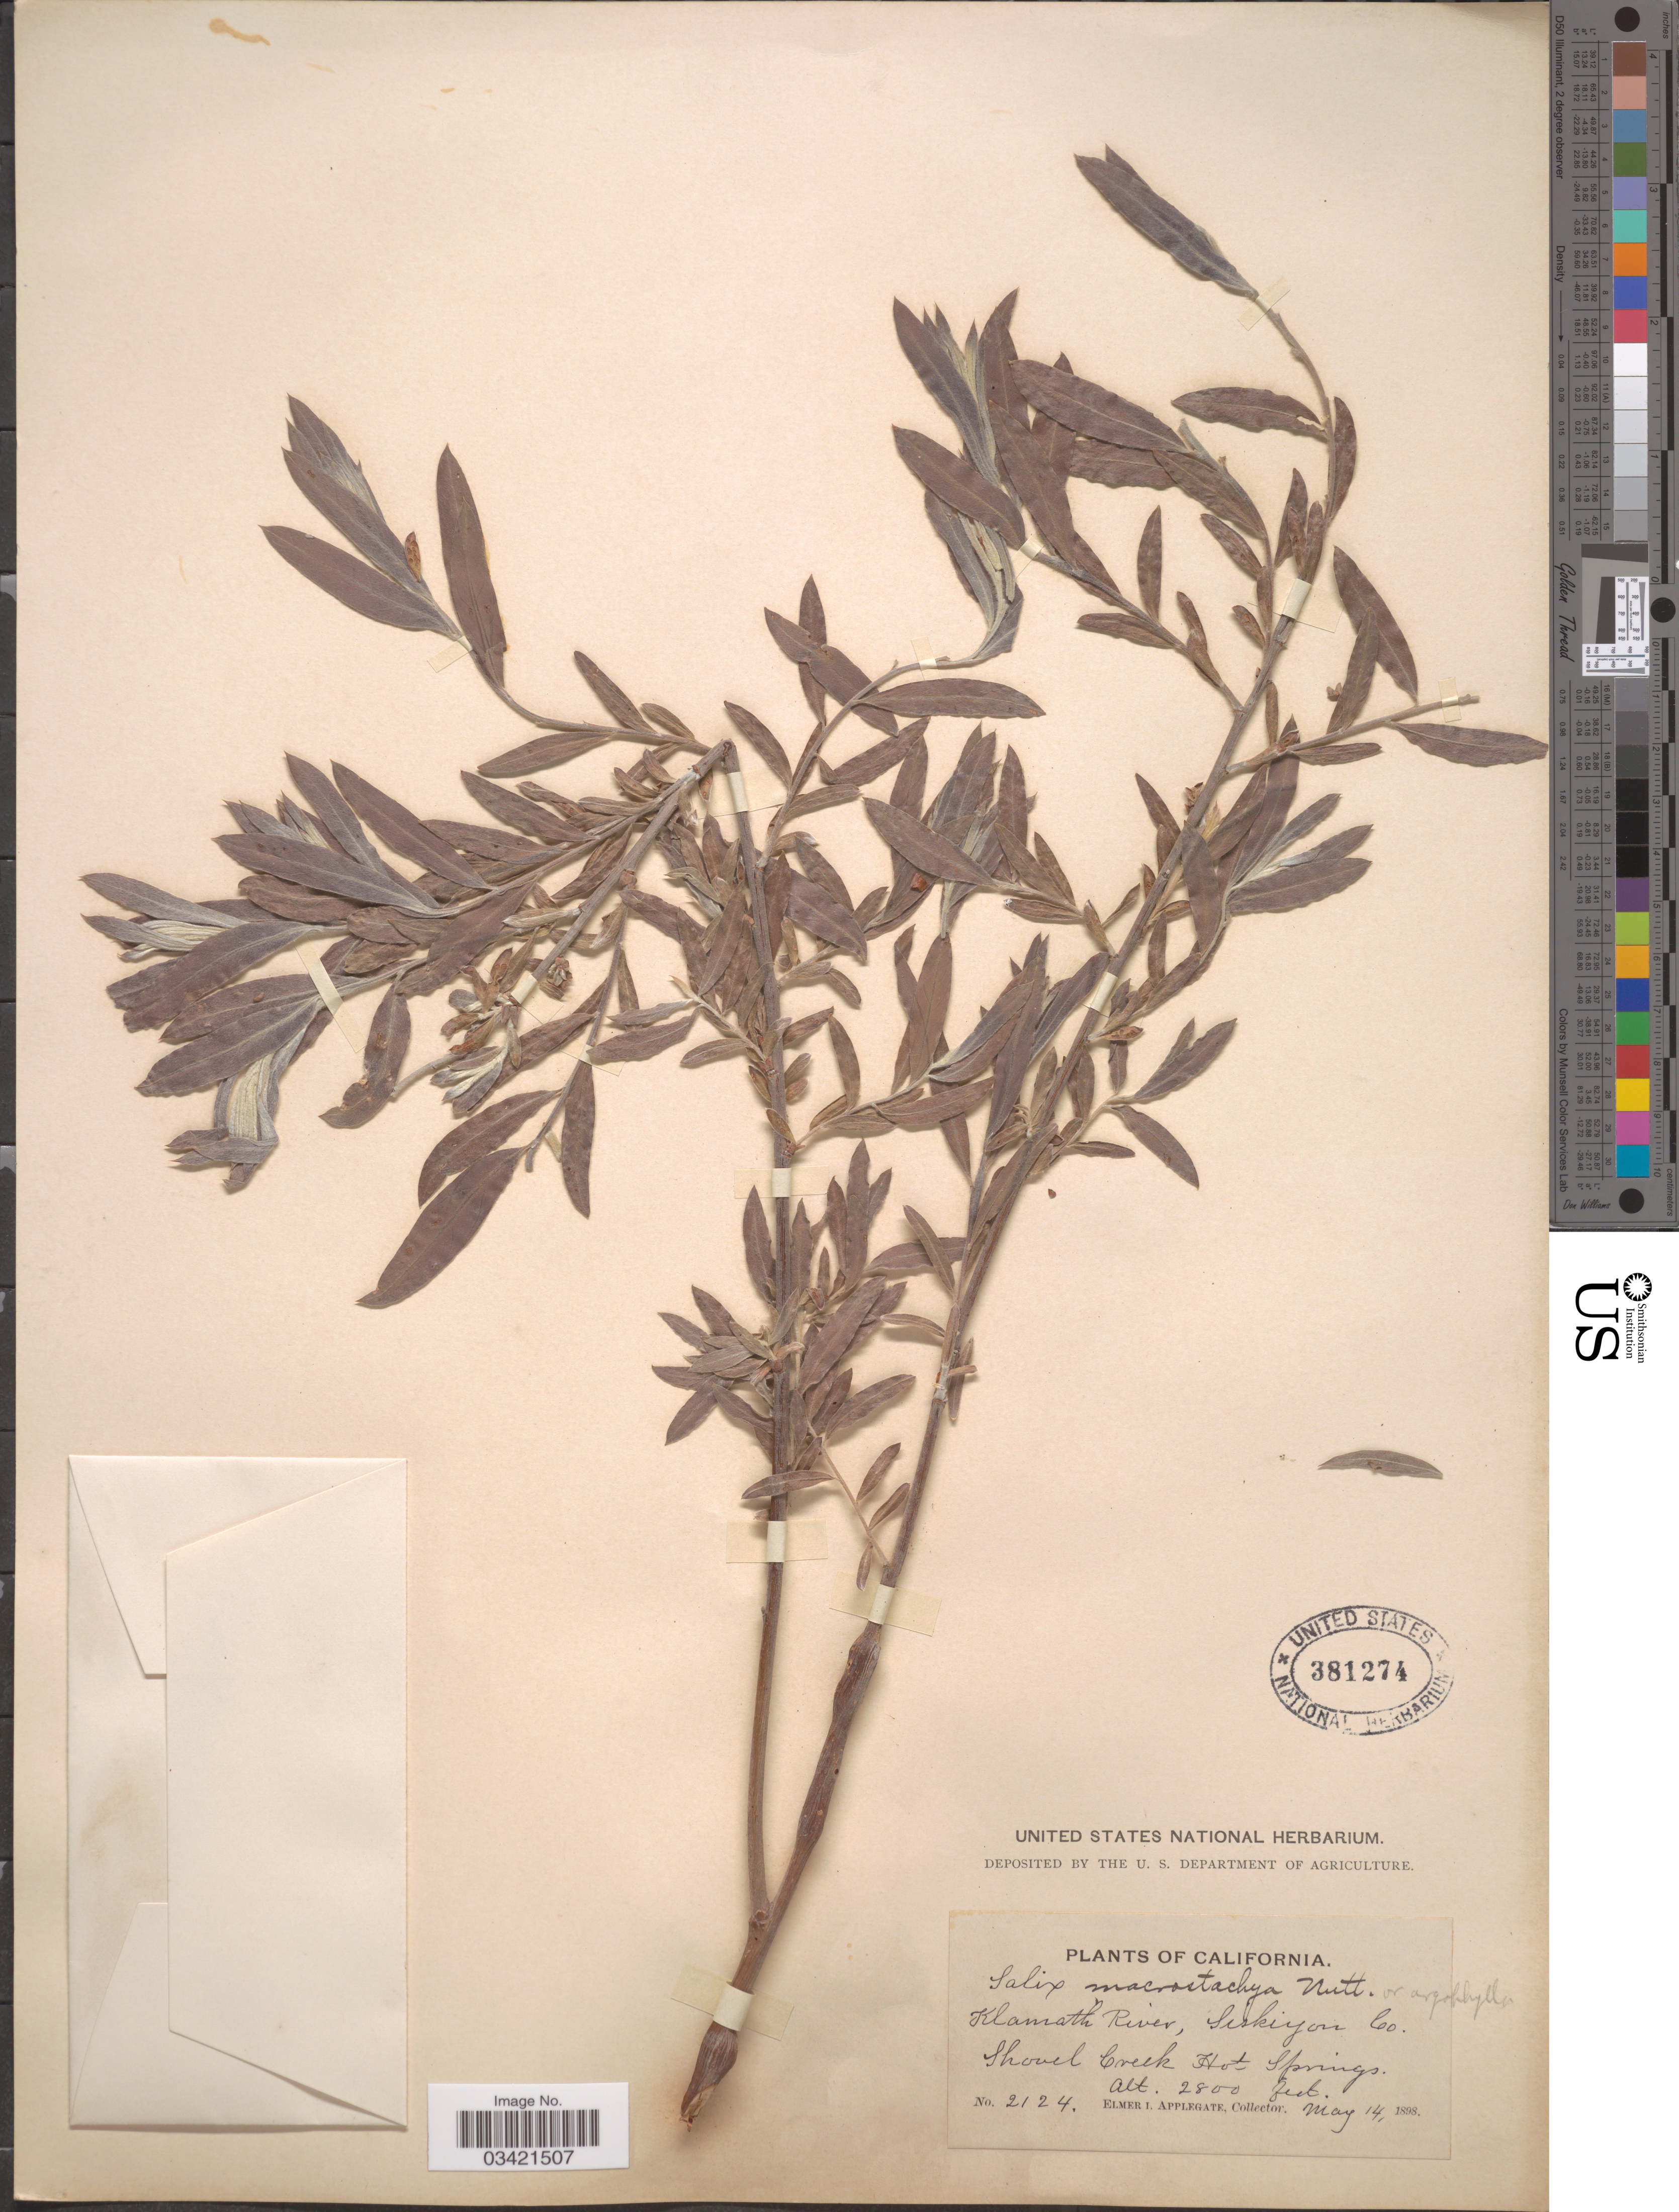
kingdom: Plantae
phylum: Tracheophyta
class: Magnoliopsida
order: Malpighiales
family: Salicaceae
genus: Salix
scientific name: Salix hindsiana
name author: Benth.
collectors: E. I. Applegate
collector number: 2124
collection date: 1898-05-14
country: United States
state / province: California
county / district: Siskiyou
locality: Klamath River, Siskiyou Co. Shovel Creek Hot Springs.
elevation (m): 853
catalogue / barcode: US 381274